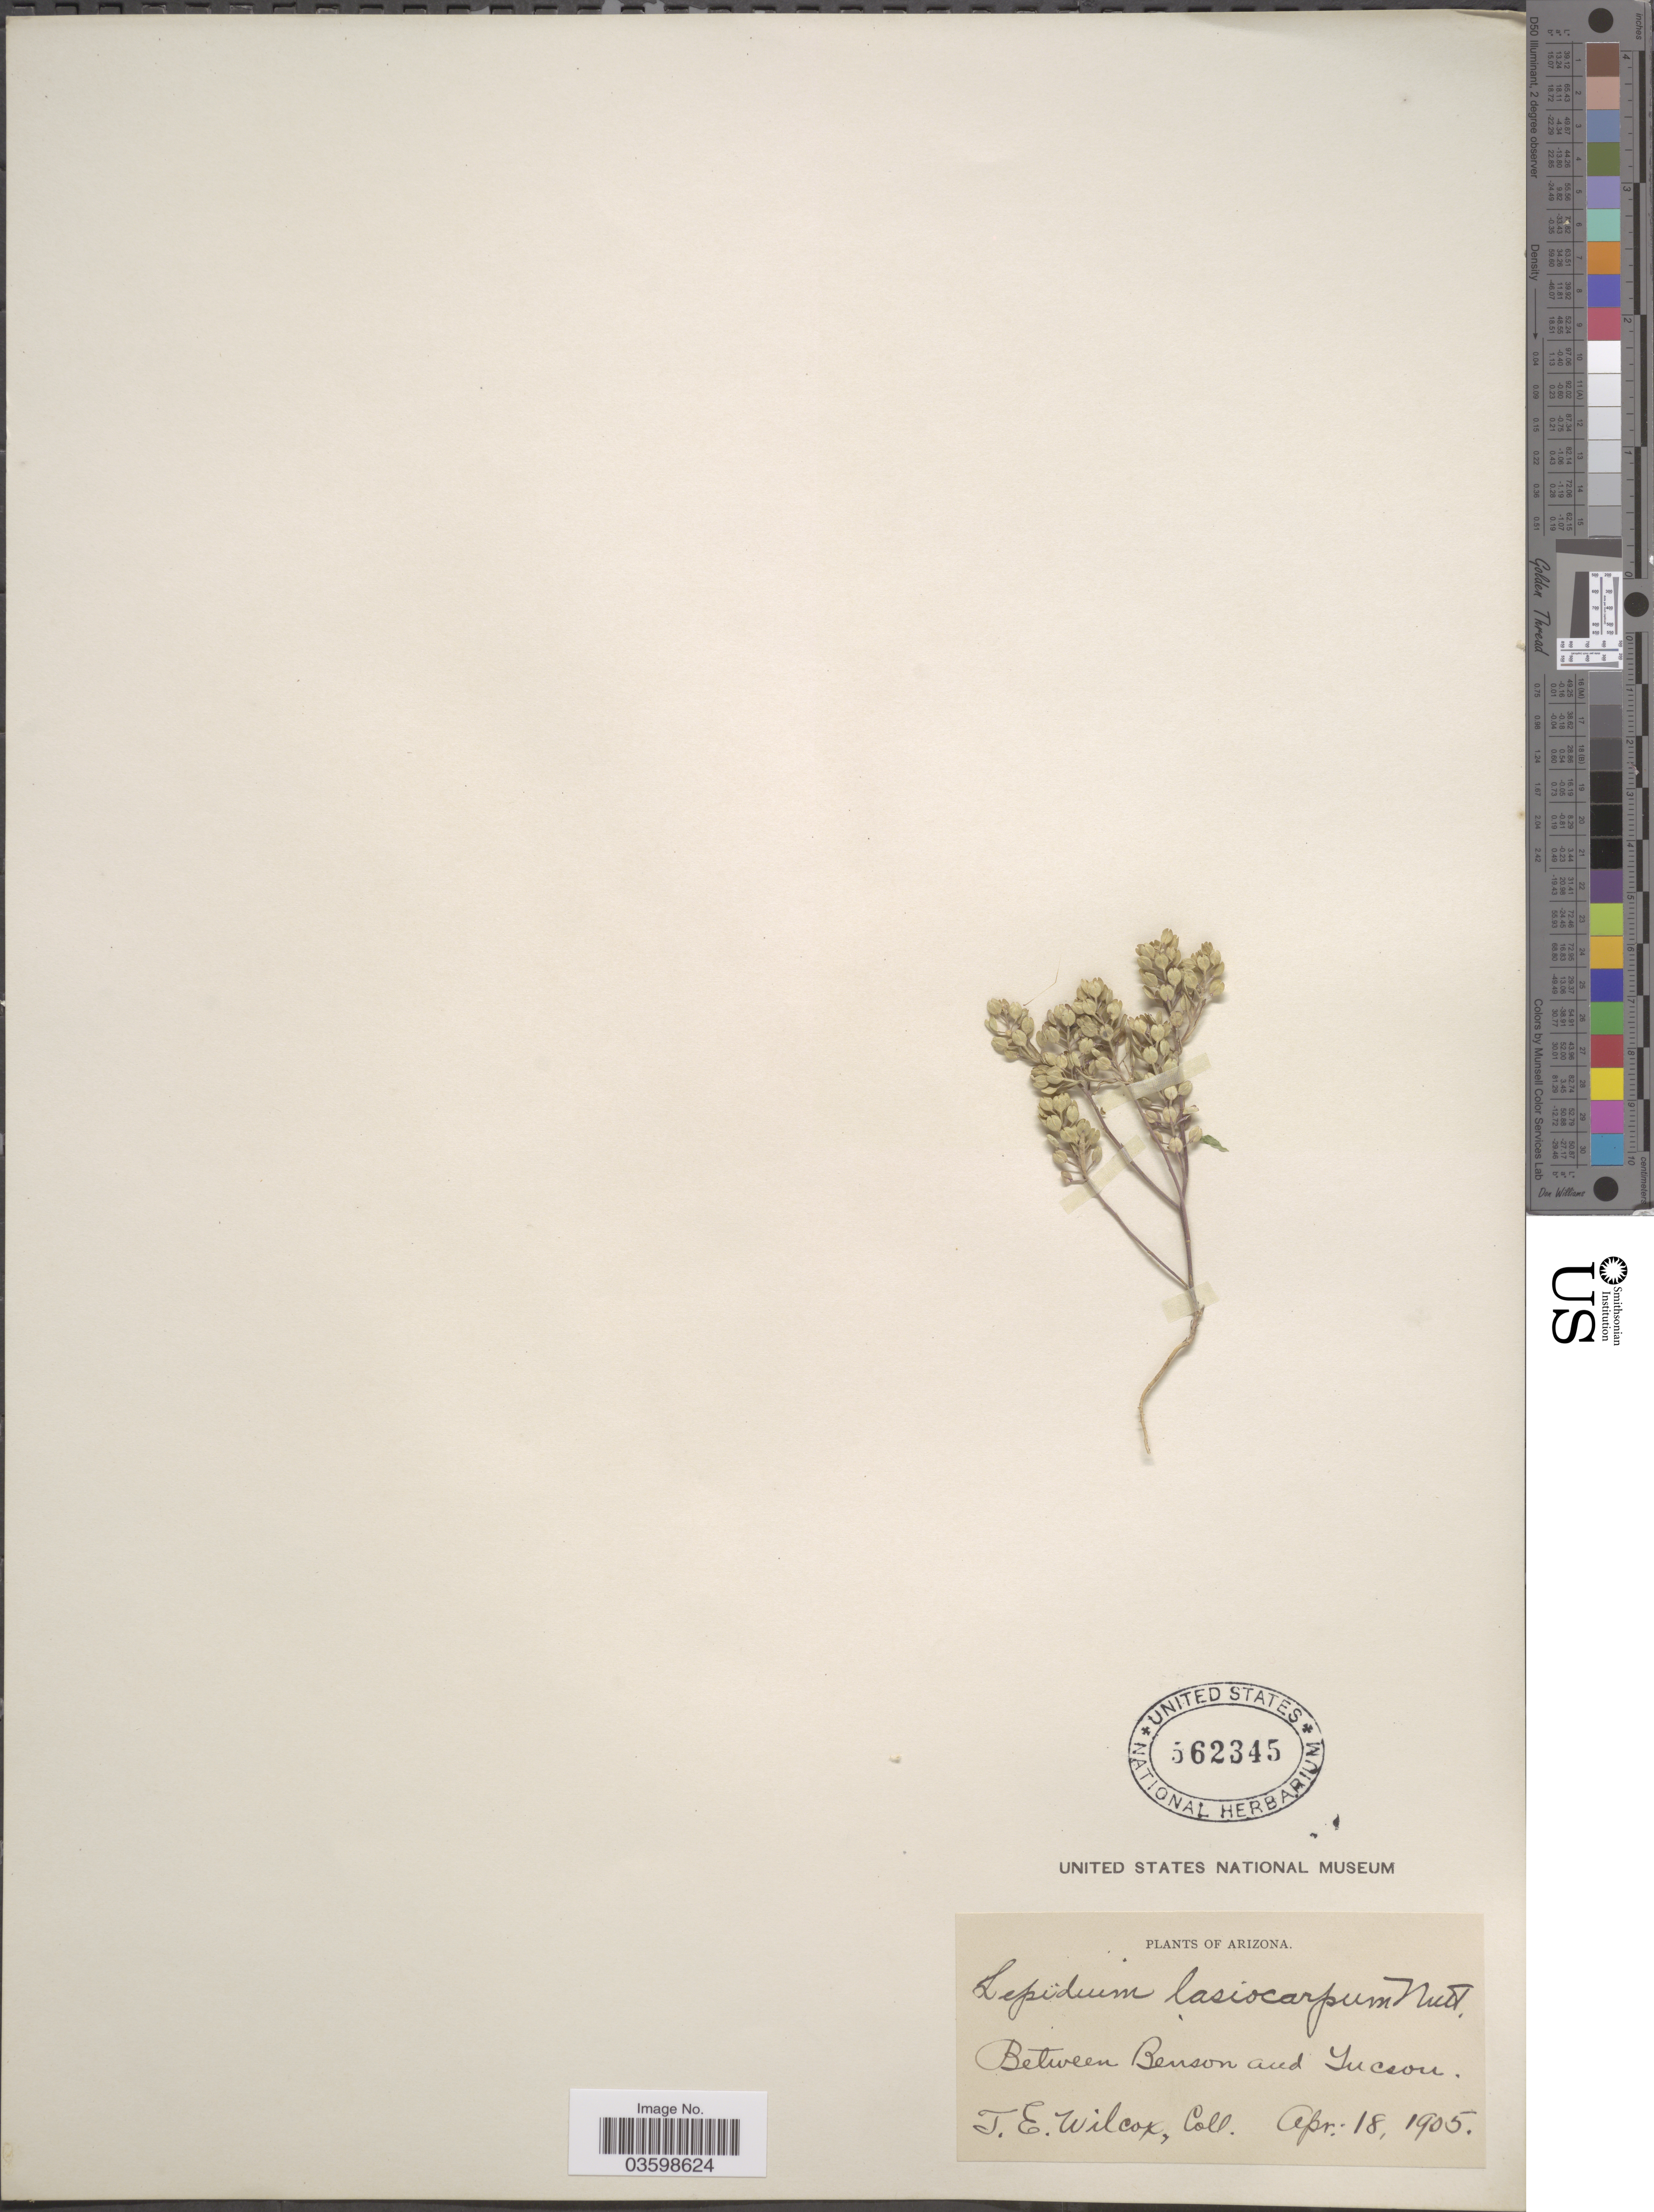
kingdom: Plantae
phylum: Tracheophyta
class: Magnoliopsida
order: Brassicales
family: Brassicaceae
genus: Lepidium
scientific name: Lepidium lasiocarpum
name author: Nutt.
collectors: T. E. Wilcox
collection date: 1905-04-18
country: United States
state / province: Arizona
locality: Between Benson and Tucson.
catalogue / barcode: US 562345